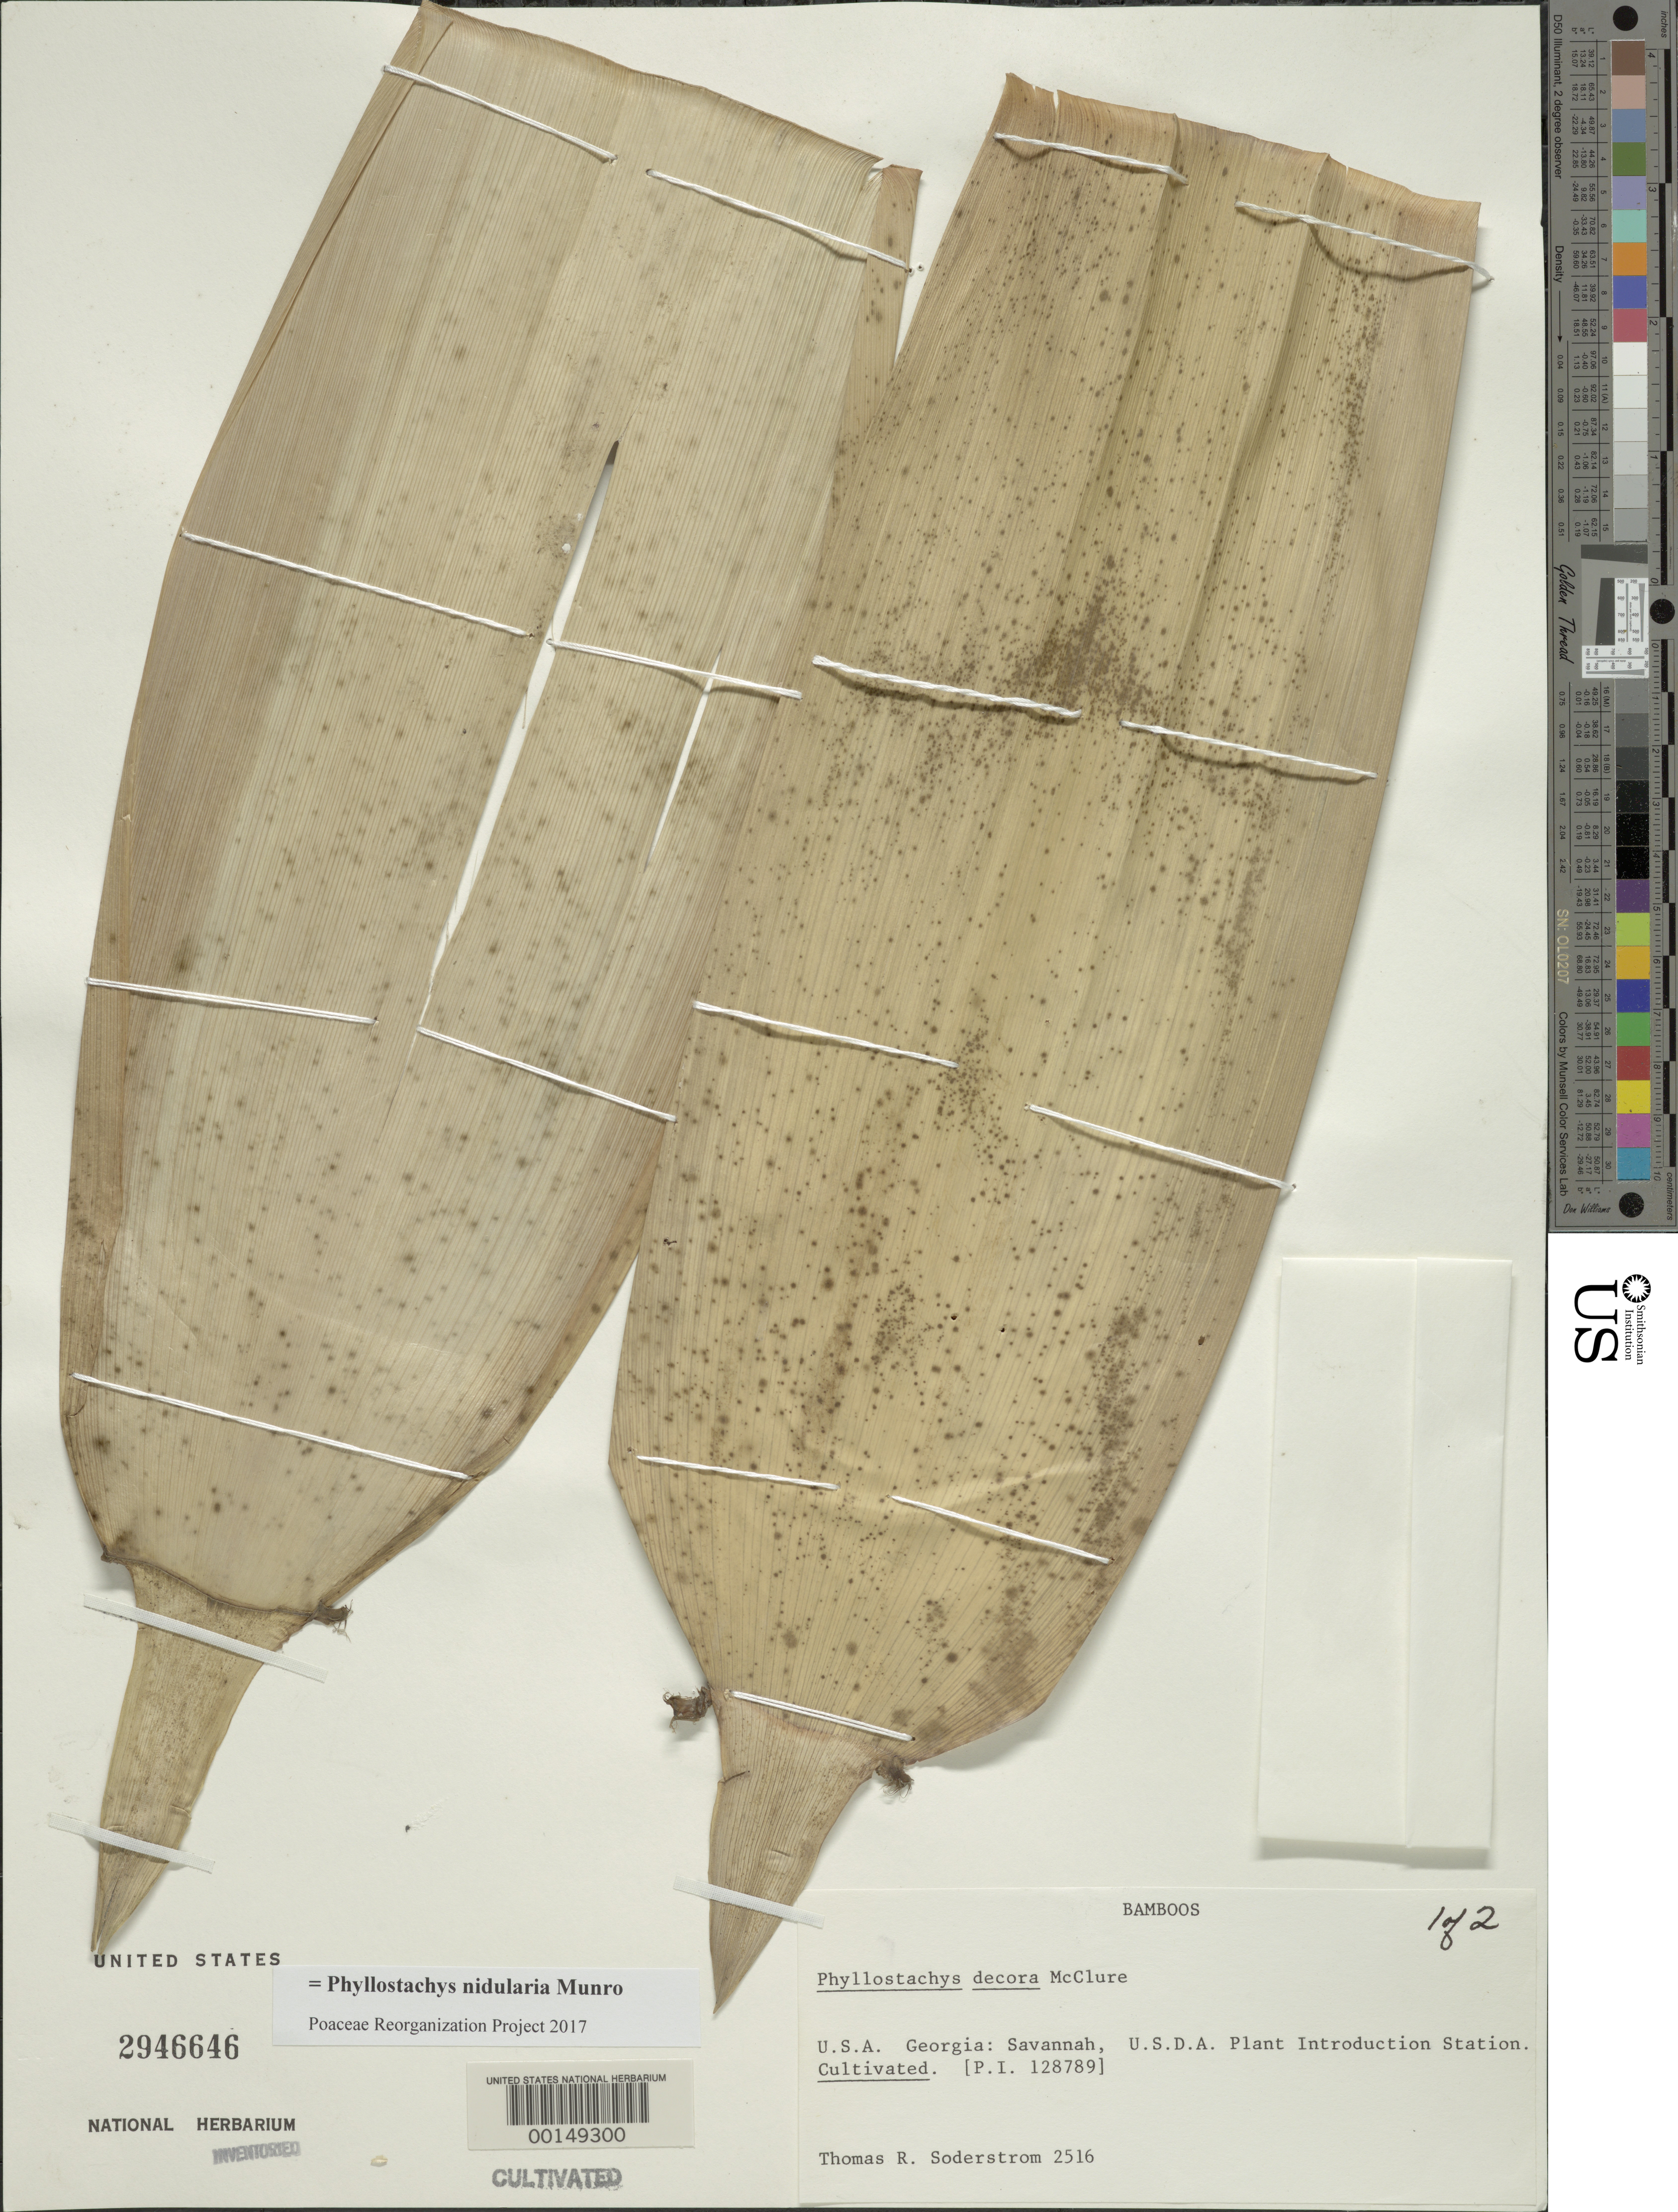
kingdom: Plantae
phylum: Tracheophyta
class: Liliopsida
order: Poales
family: Poaceae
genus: Phyllostachys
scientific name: Phyllostachys mannii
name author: Gamble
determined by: Poaceae Reorganization Project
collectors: T. R. Soderstrom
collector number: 2516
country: United States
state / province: Georgia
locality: Savannah, usda p.i. garden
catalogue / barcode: US 2946646